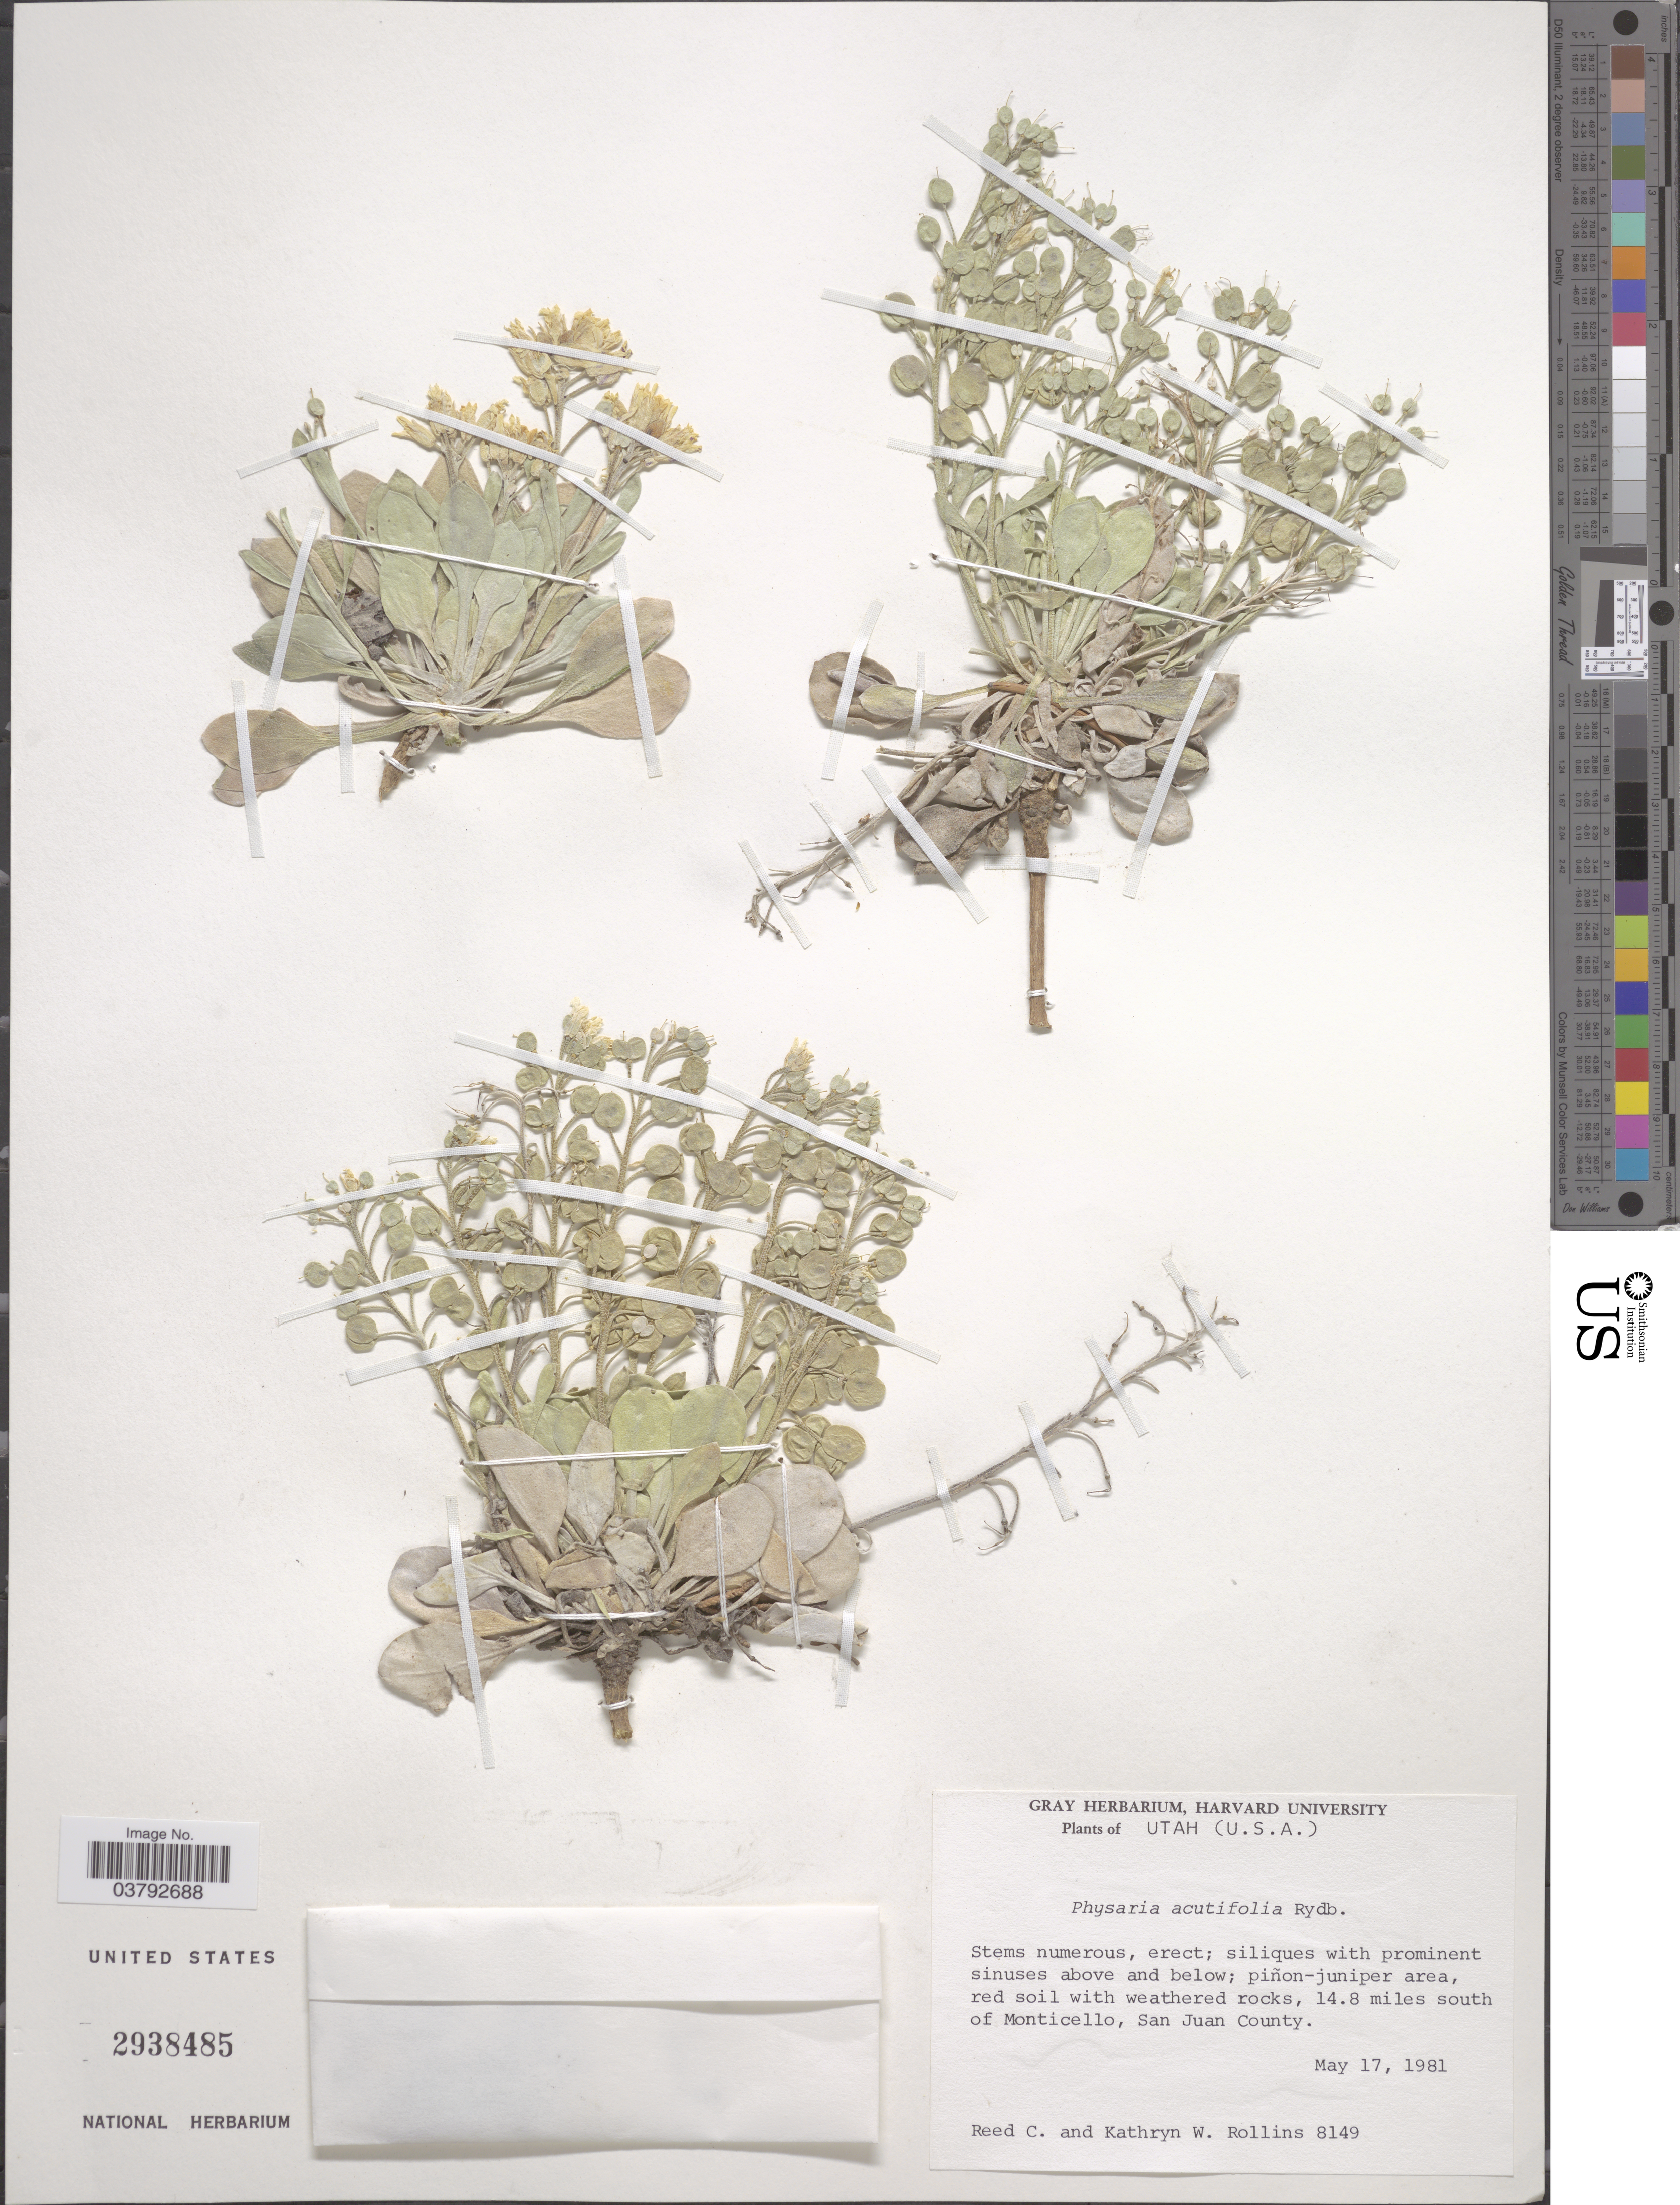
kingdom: Plantae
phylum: Tracheophyta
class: Magnoliopsida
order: Brassicales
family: Brassicaceae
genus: Physaria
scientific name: Physaria acutifolia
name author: Rydb.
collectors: R. C. Rollins & K. W. Rollins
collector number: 8149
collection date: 1981-05-17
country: United States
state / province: Utah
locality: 14.8 miles south of Monticello, San Juan County.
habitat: pinon-juniper area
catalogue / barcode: US 2938485